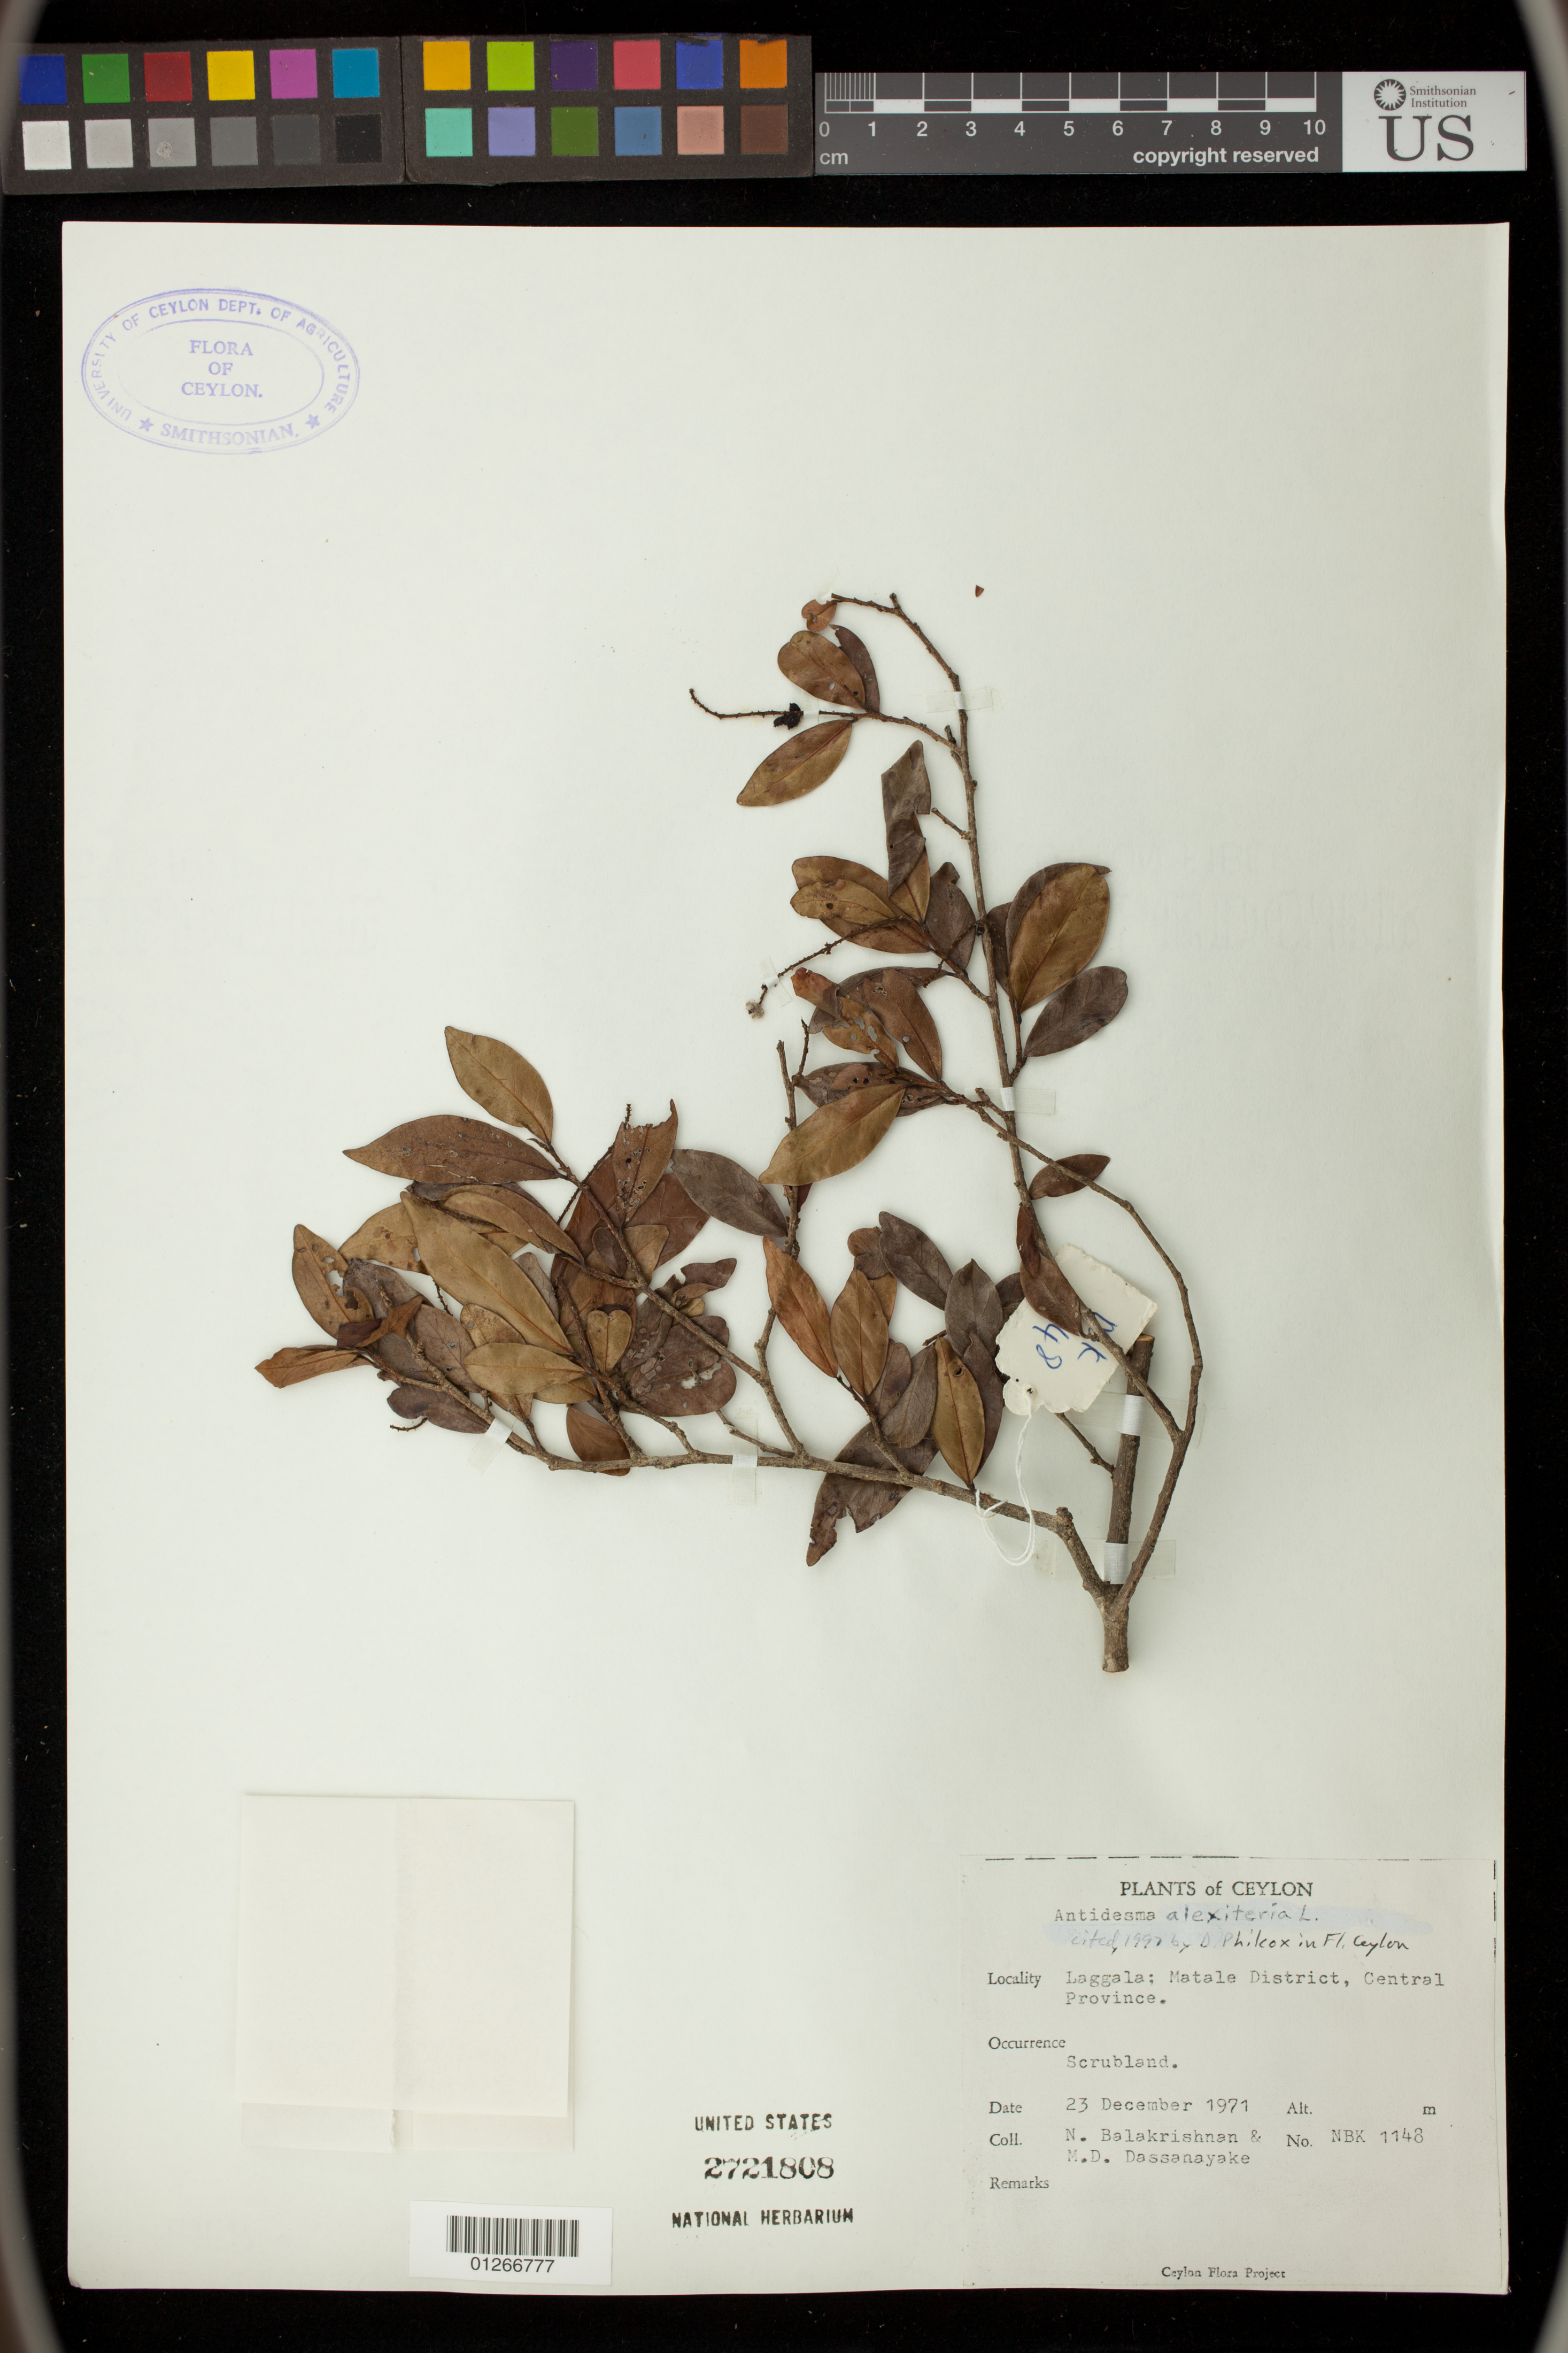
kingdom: Plantae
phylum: Tracheophyta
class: Magnoliopsida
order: Malpighiales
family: Phyllanthaceae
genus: Antidesma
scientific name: Antidesma alexiteria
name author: L.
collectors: N. Balakrishnan & M. D. Dassanayake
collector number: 1148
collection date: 1971-12-23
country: Sri Lanka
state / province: Central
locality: Laggala; Matale District, Central Province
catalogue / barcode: US 2721808